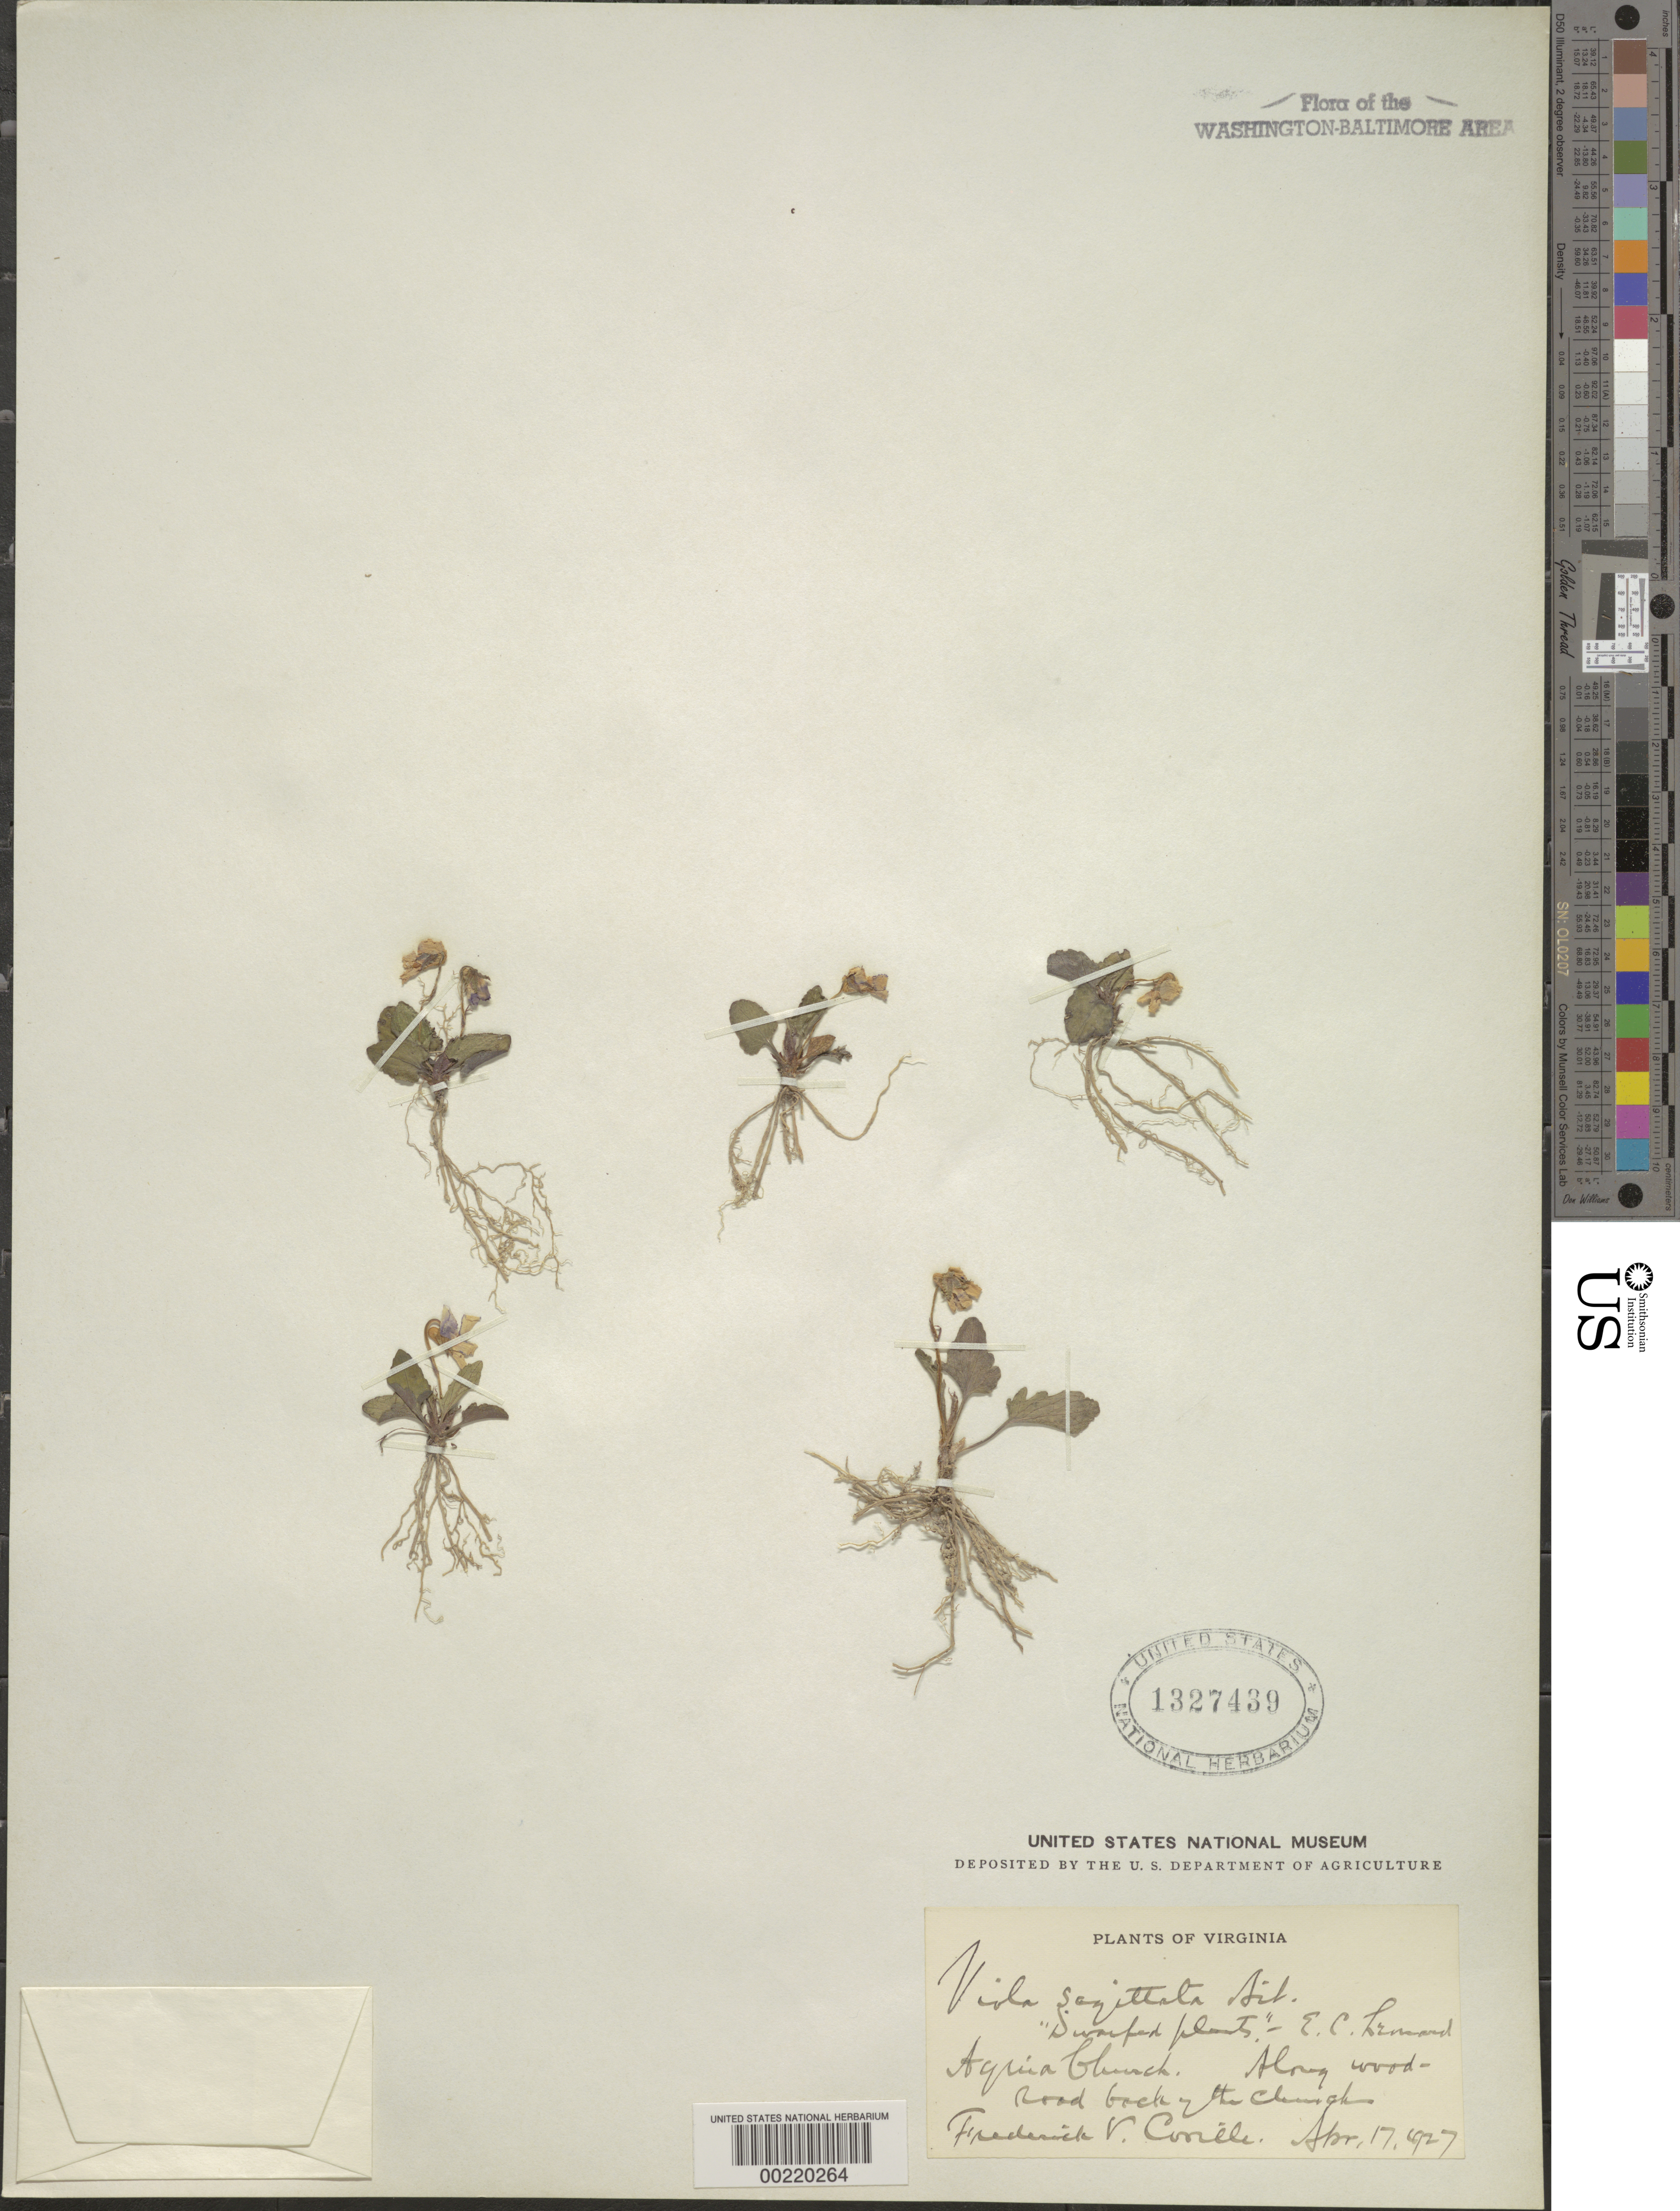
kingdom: Plantae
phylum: Tracheophyta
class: Magnoliopsida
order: Malpighiales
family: Violaceae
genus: Viola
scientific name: Viola sagittata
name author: Aiton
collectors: F. V. Coville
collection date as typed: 17 Apr 1927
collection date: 1927-04-17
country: United States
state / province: Virginia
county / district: Stafford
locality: Aquia Church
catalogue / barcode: US 1327439